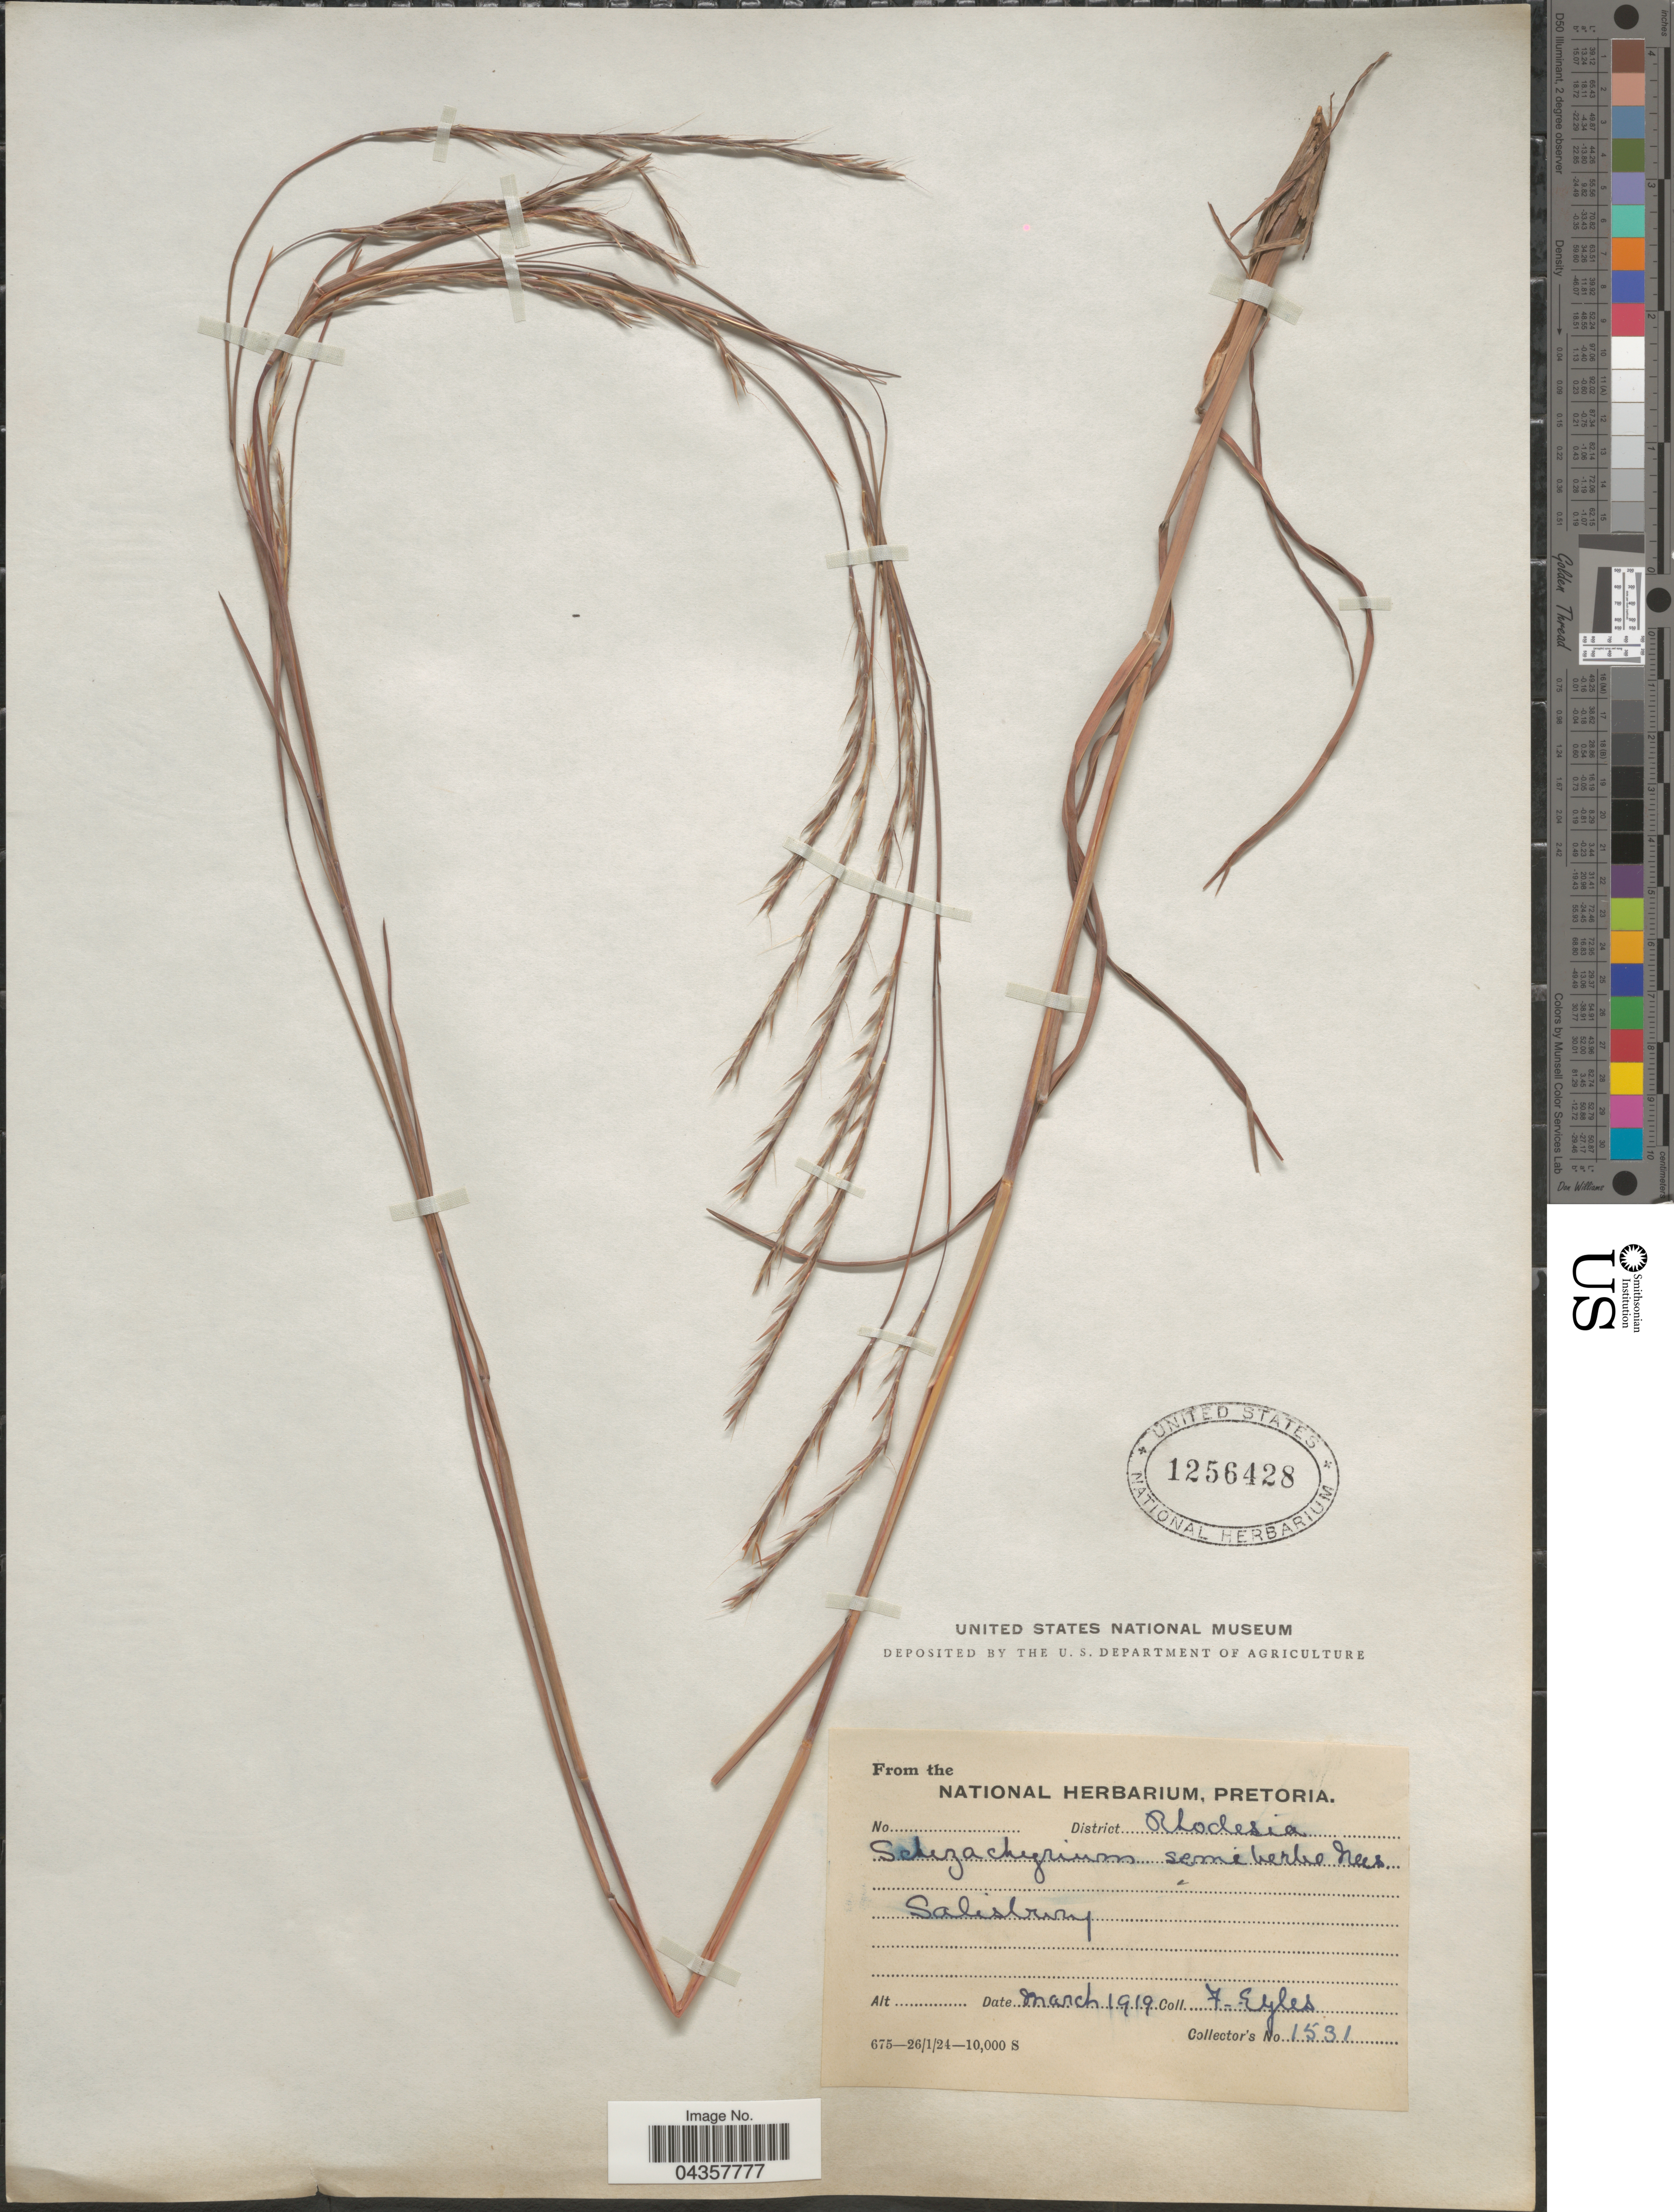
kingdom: Plantae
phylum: Tracheophyta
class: Liliopsida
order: Poales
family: Poaceae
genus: Schizachyrium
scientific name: Schizachyrium sanguineum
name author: (Retz.) Alston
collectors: F. Eyles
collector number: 1531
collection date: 1919-03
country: Zimbabwe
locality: District Rhodesia. Salisbury.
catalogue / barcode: US 1256428